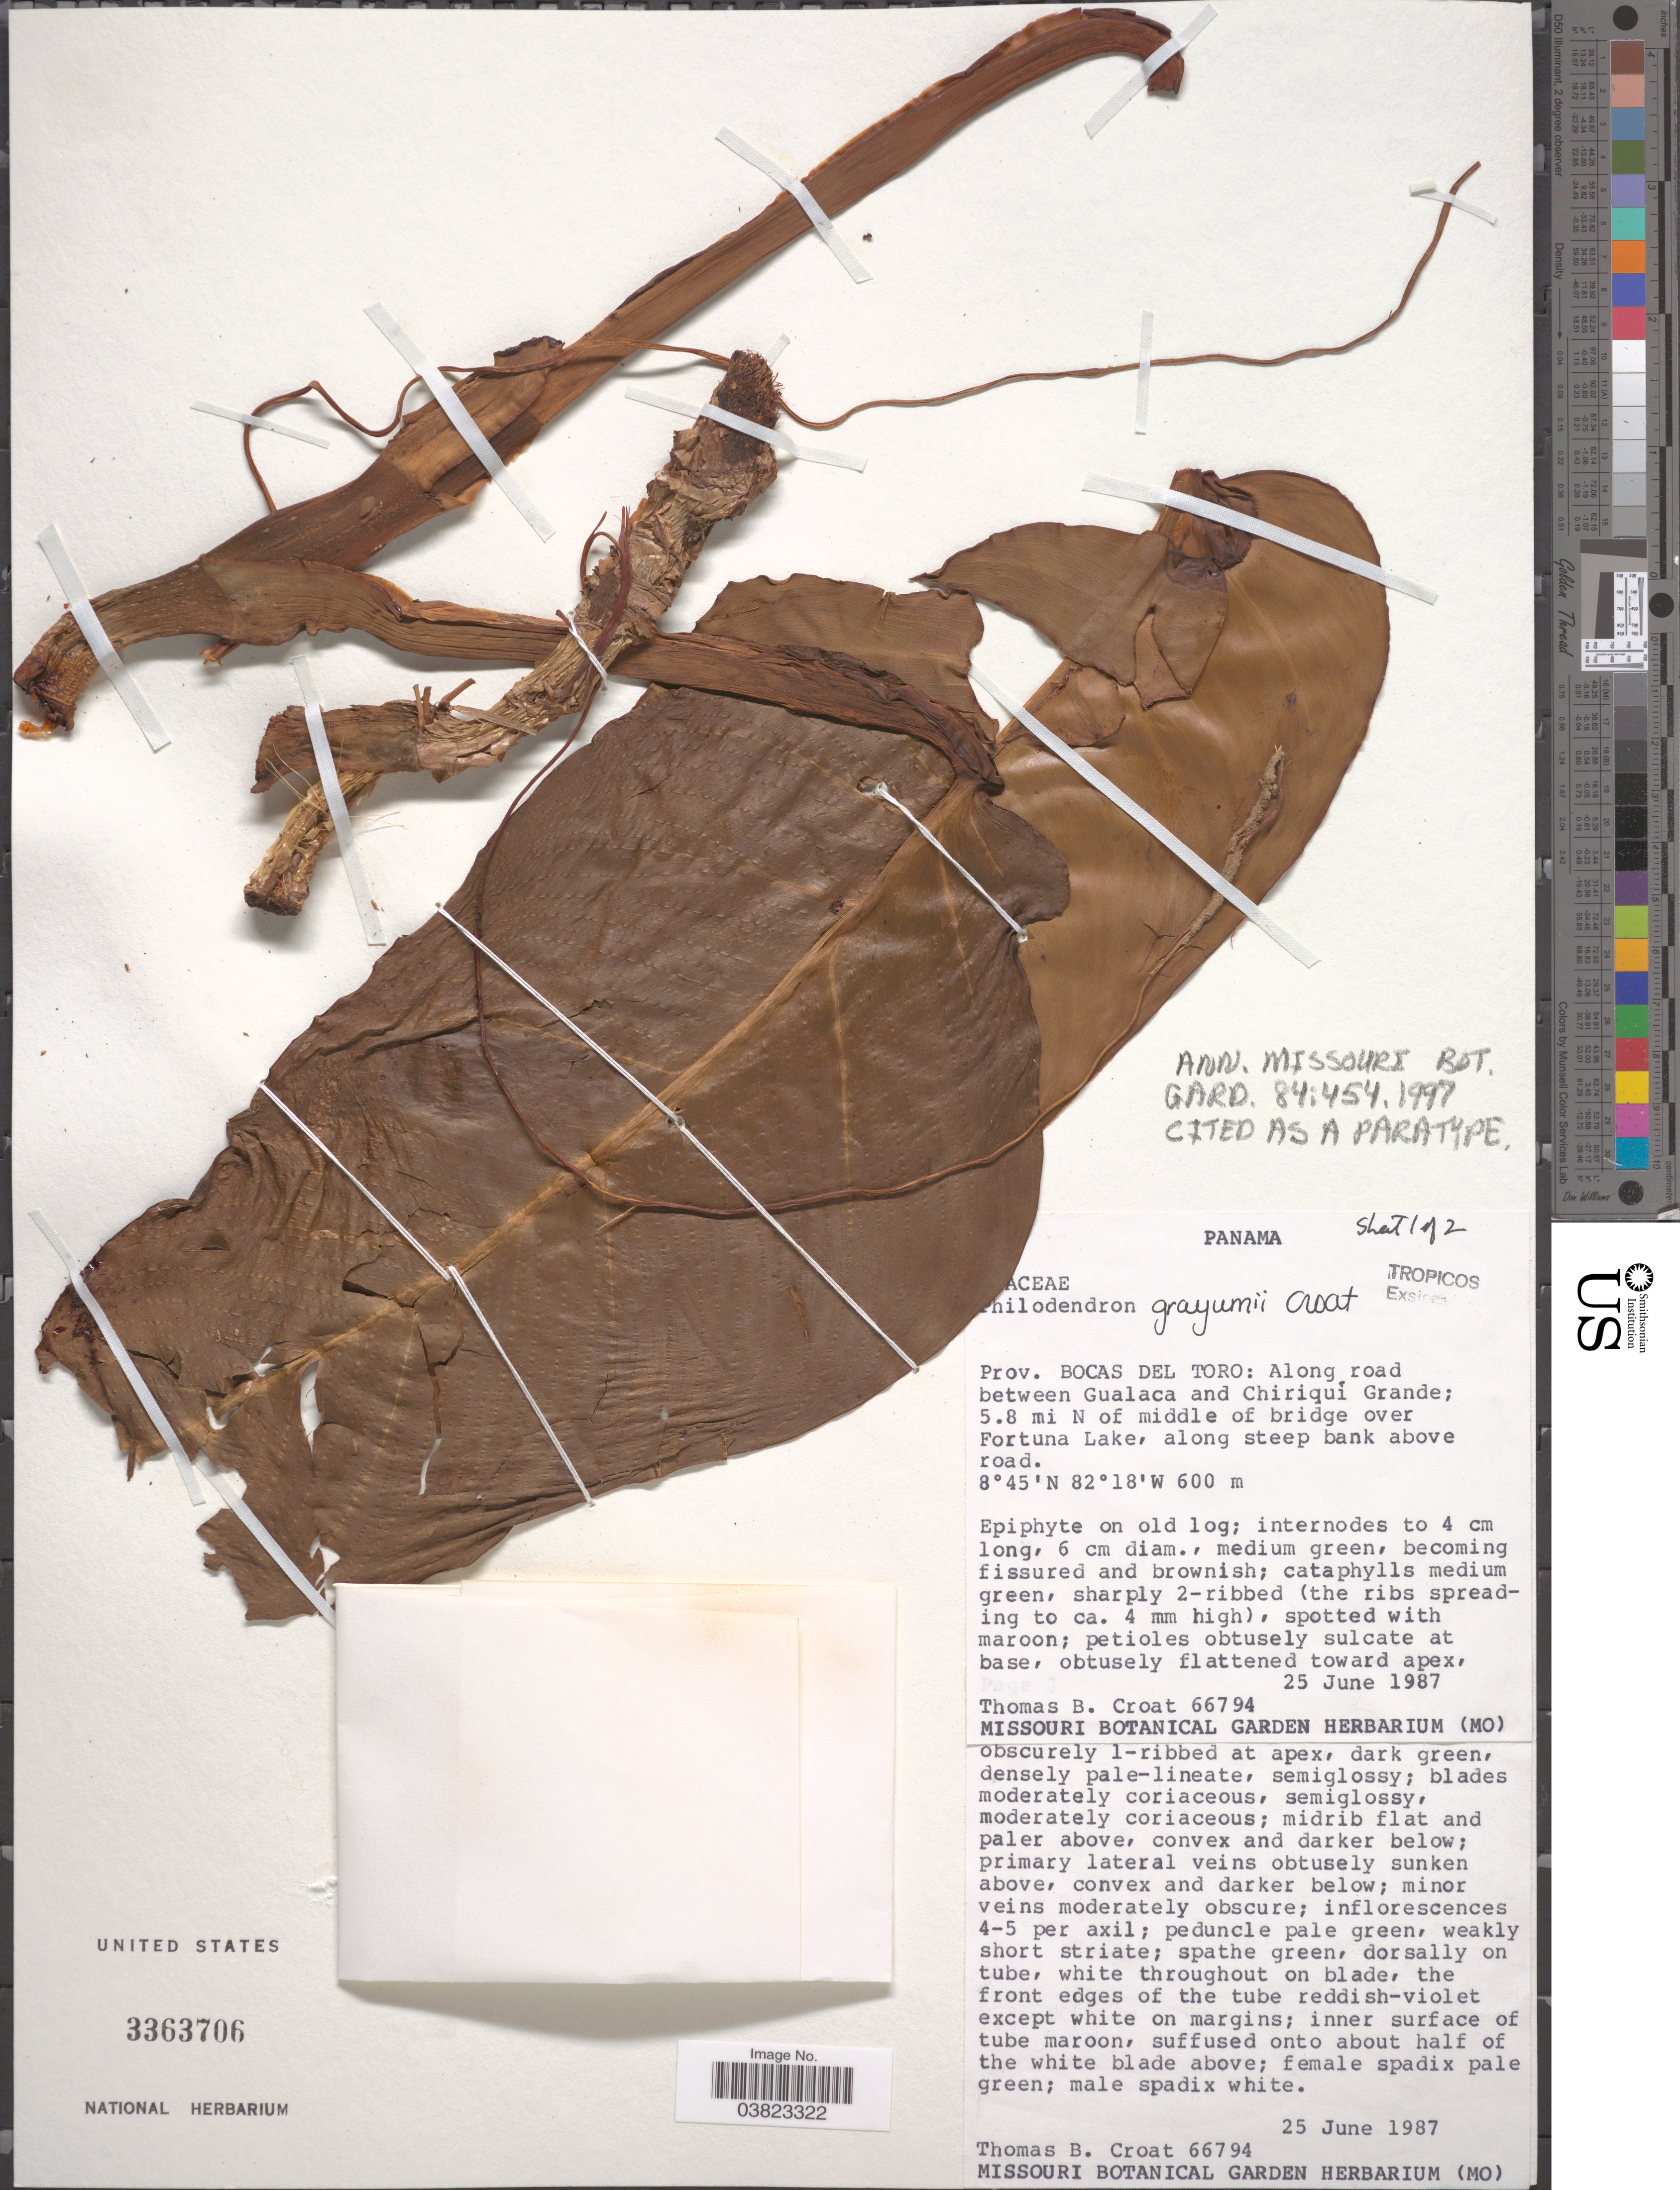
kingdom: Plantae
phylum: Tracheophyta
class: Liliopsida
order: Alismatales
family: Araceae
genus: Philodendron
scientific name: Philodendron grayumii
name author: Croat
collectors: T. B. Croat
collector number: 66794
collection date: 1987-06-25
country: Panama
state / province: Bocas del Toro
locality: Along road between Gualaca and Chiriquí Grande; 5.8 mi N of middle of bridge over Fortuna Lake, along steep bank above road.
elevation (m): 600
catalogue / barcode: US 3363706